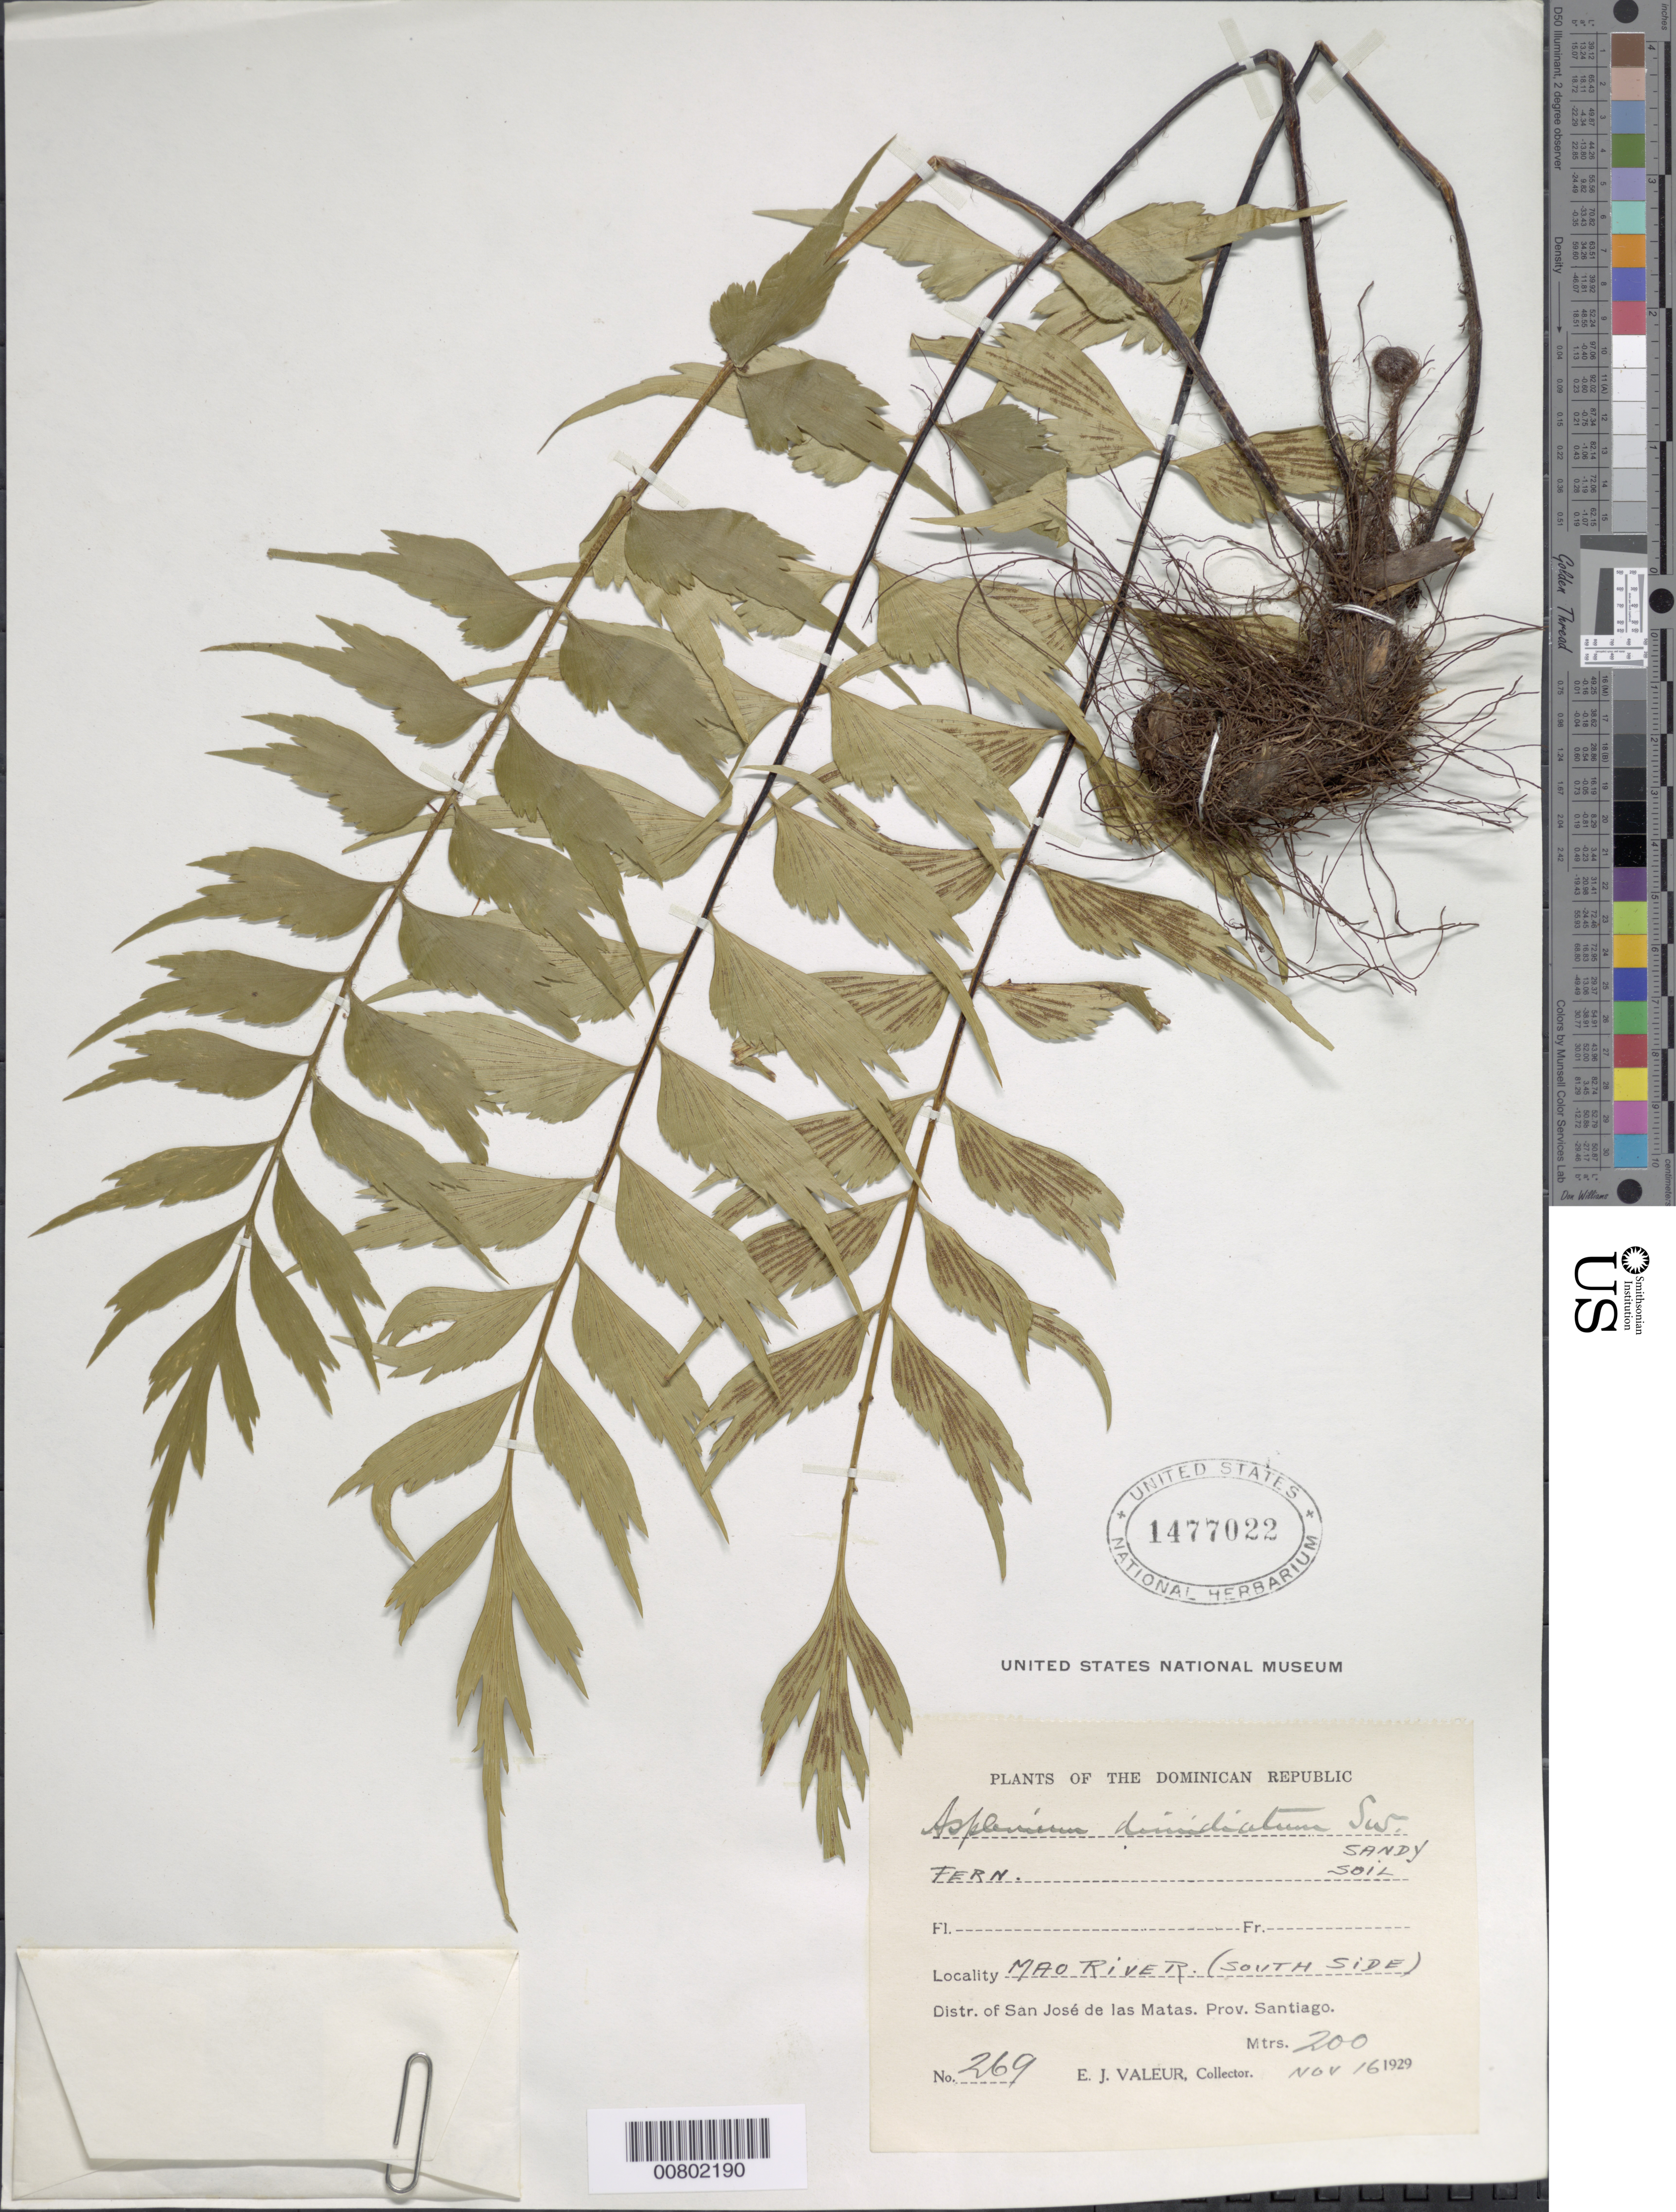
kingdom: Plantae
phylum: Tracheophyta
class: Polypodiopsida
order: Polypodiales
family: Aspleniaceae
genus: Asplenium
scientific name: Asplenium dimidiatum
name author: Sw.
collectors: E. Valeur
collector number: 269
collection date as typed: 16 Nov 1929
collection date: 1929-11-16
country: Dominican Republic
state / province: Sanchez Ramirez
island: Hispaniola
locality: Dist. San José de las Matas, Mao River, S side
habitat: Sandy soil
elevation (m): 200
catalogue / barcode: US 1477022